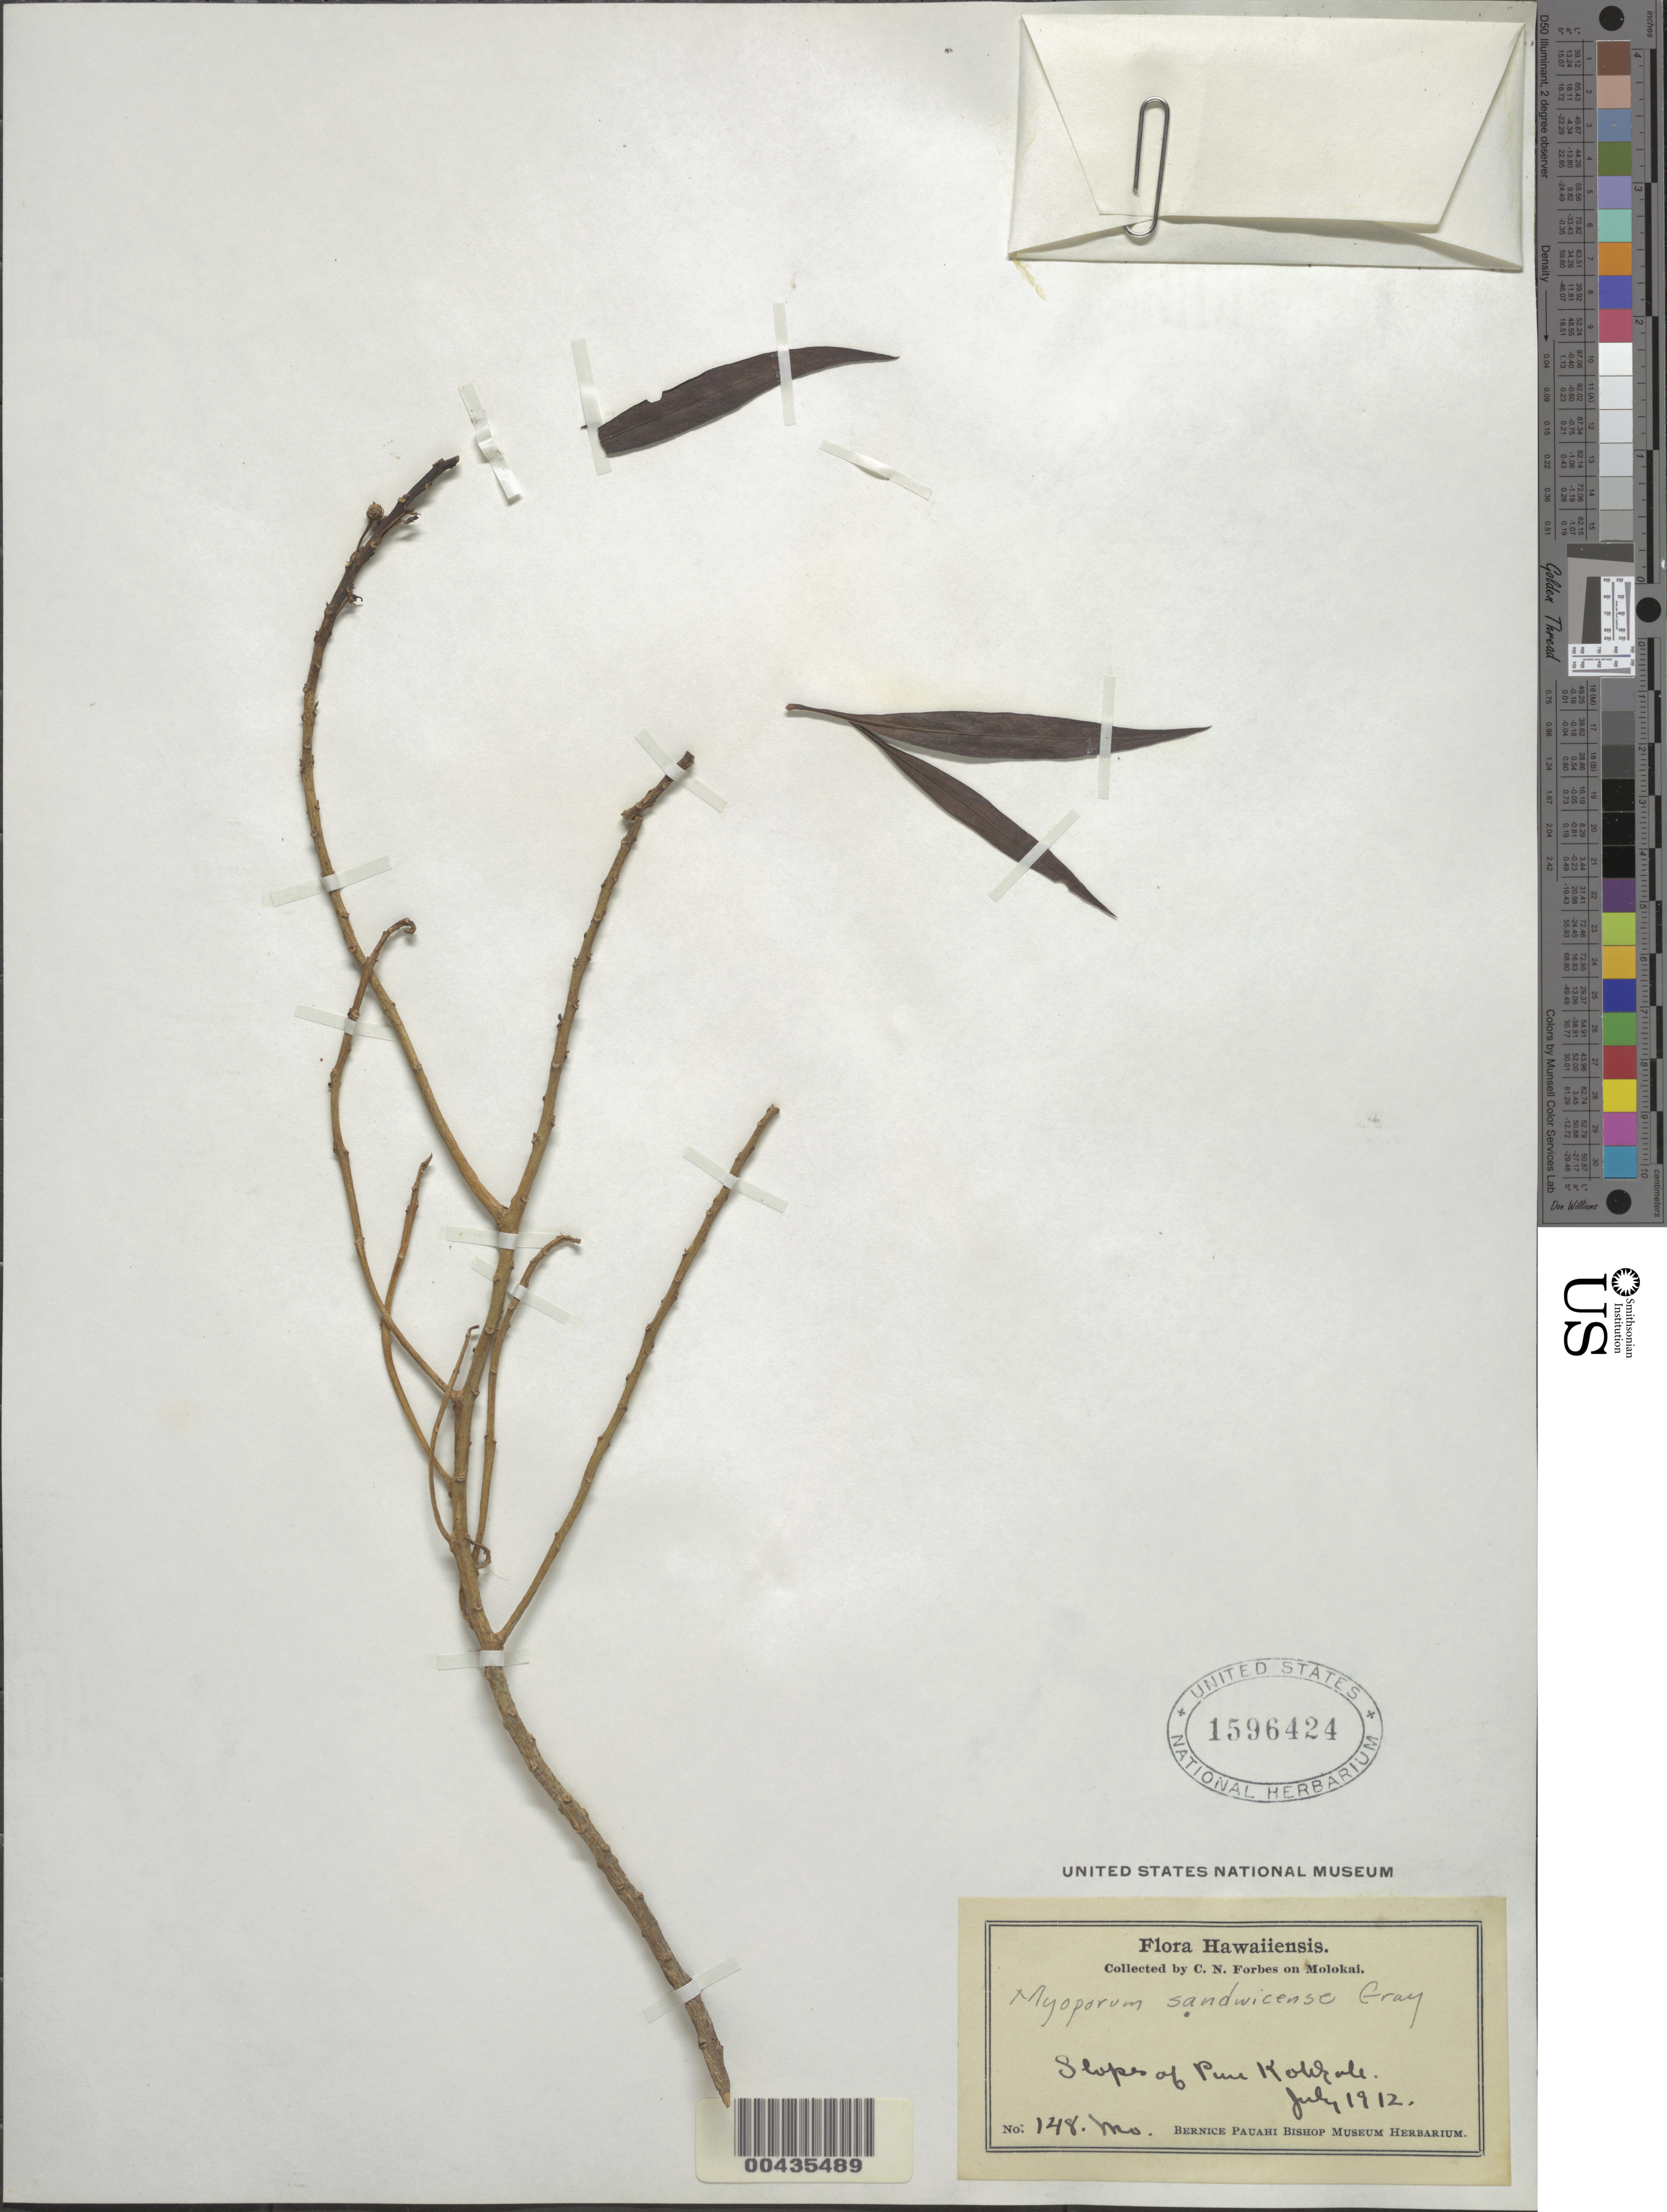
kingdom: Plantae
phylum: Tracheophyta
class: Magnoliopsida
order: Lamiales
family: Scrophulariaceae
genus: Myoporum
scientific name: Myoporum sandwicense subsp. sandwicense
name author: A. Gray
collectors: C. N. Forbes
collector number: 148.Mo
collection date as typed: Jul 1912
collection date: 1912-07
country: United States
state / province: Hawaii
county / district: Maui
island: Moloka'i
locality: Slopes of Puu Kohkole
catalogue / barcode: US 1596424